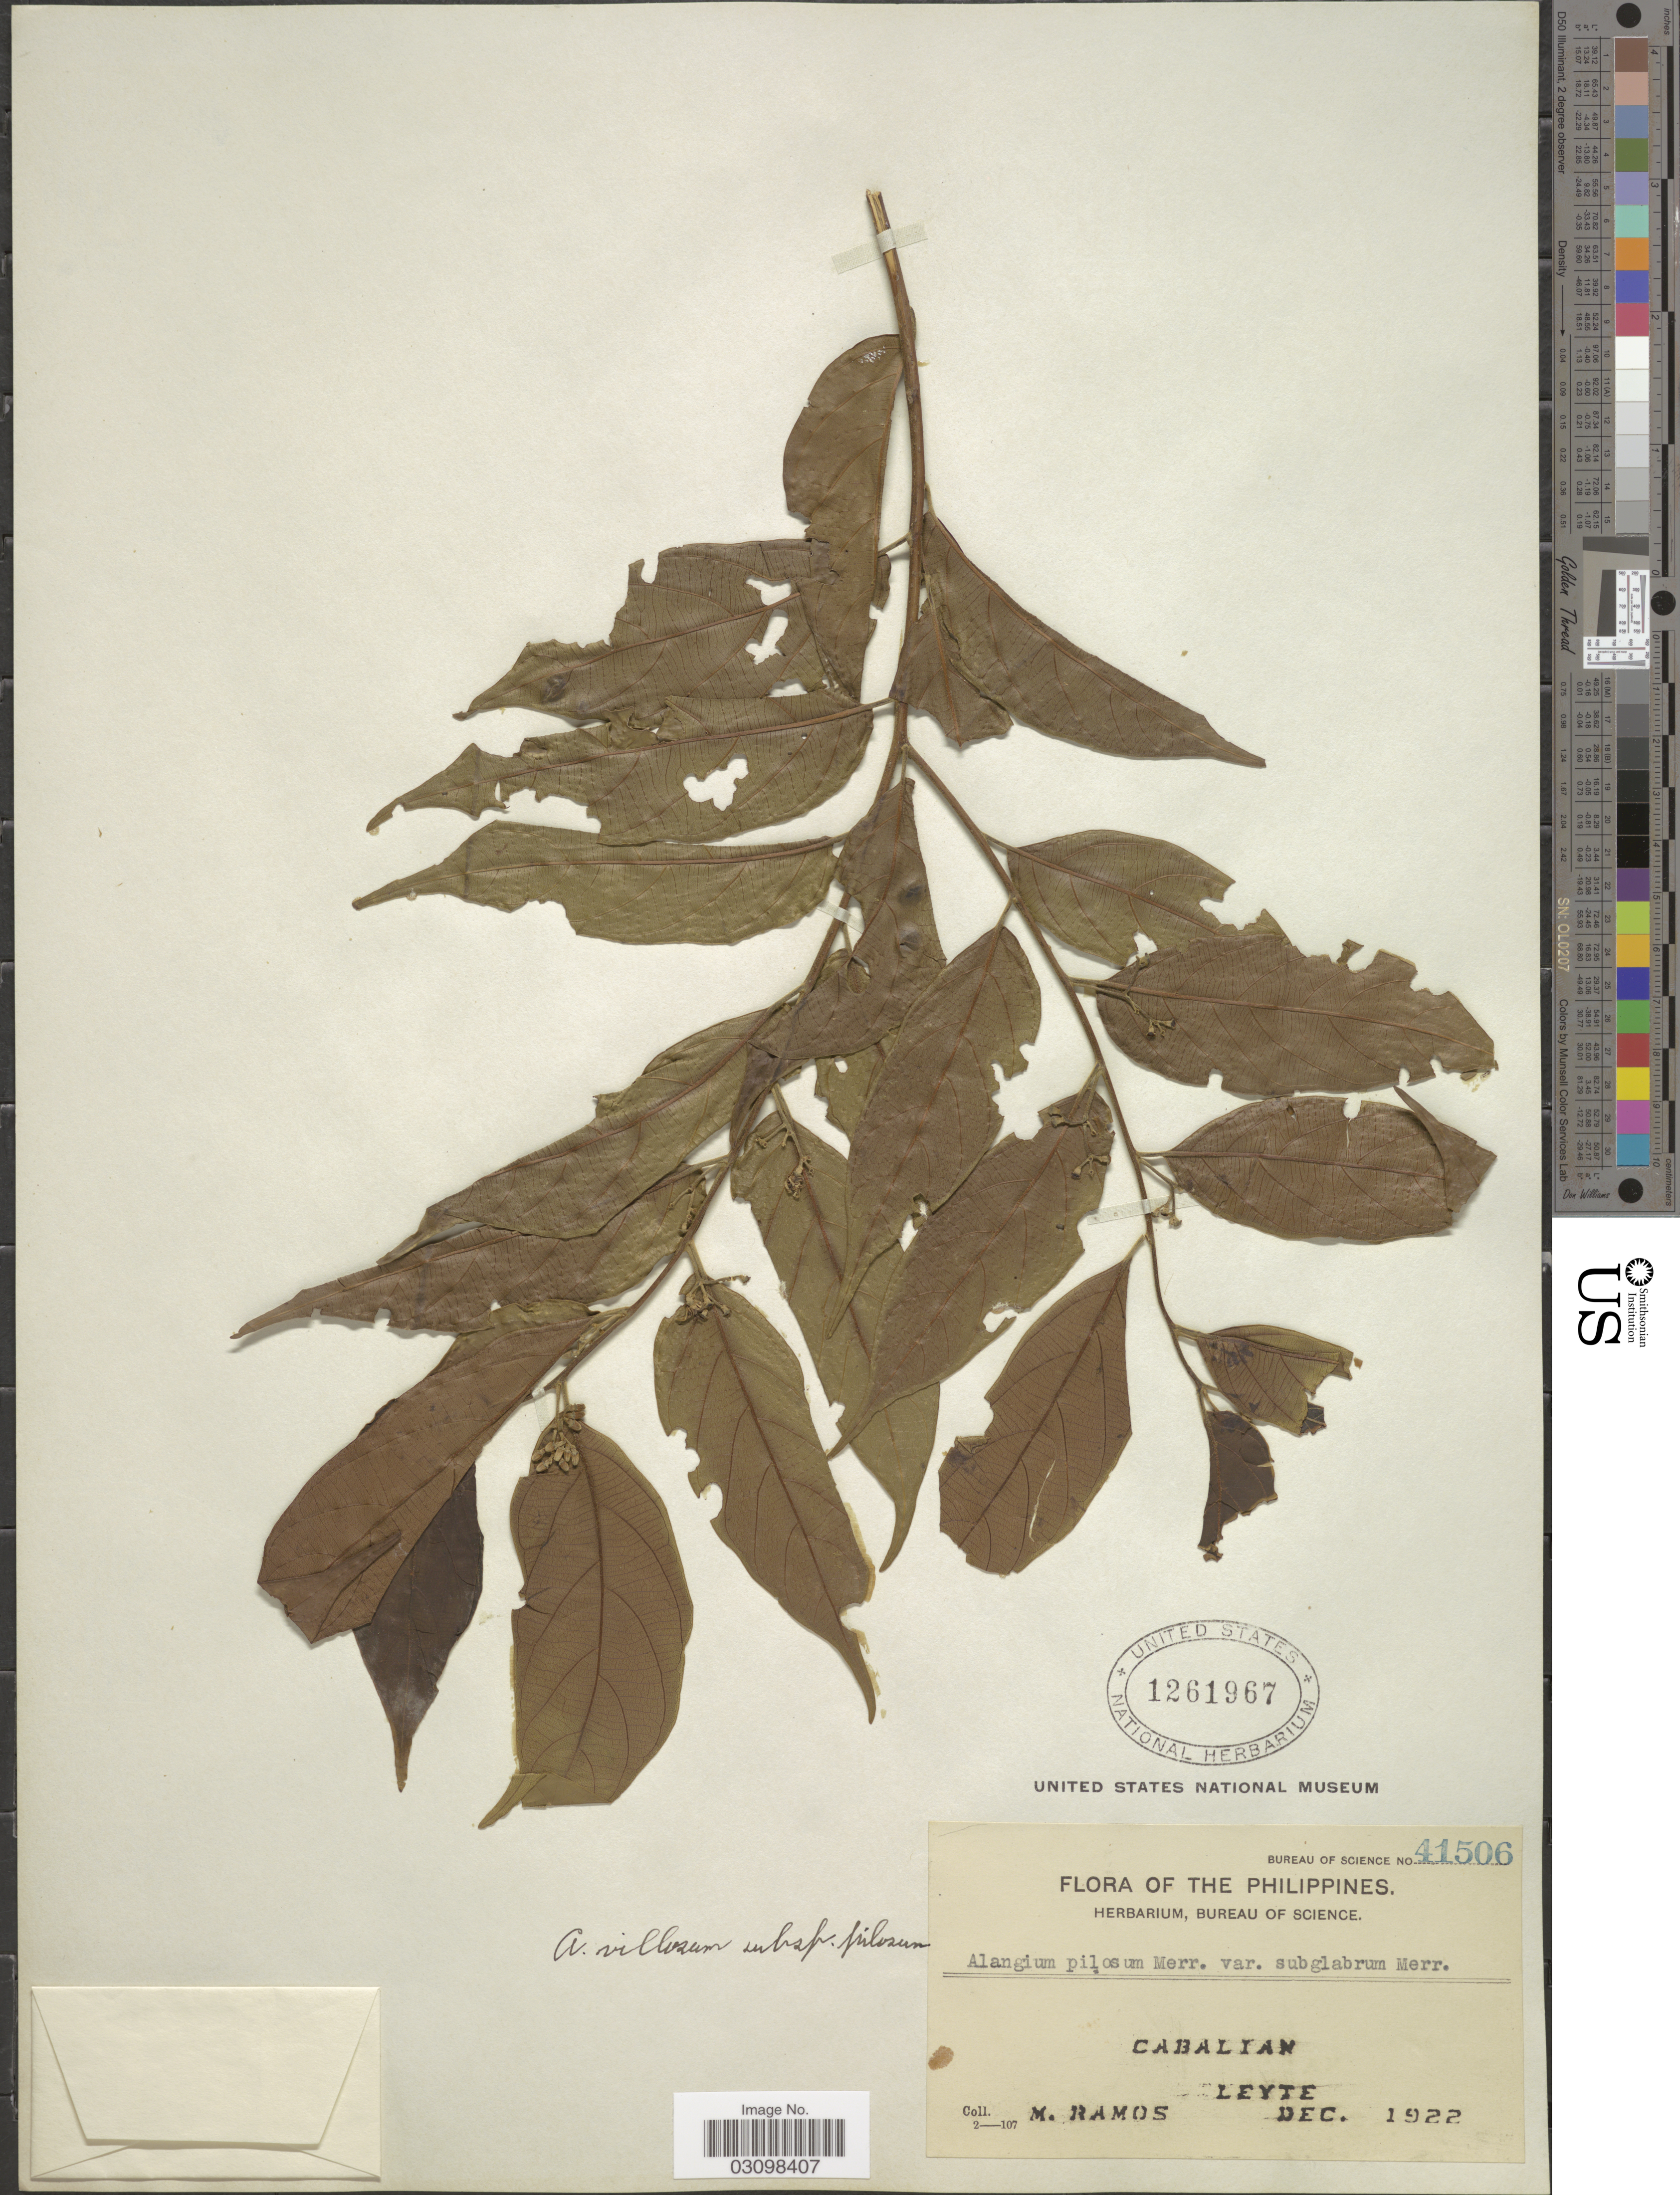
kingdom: Plantae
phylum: Tracheophyta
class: Magnoliopsida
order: Cornales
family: Cornaceae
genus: Alangium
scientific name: Alangium villosum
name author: (Blume) Wangerin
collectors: M. Ramos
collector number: Bureau of Science 41506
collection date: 1922-12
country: Philippines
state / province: Eastern Visayas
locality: Cabalian. Leyte.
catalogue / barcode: US 1261967